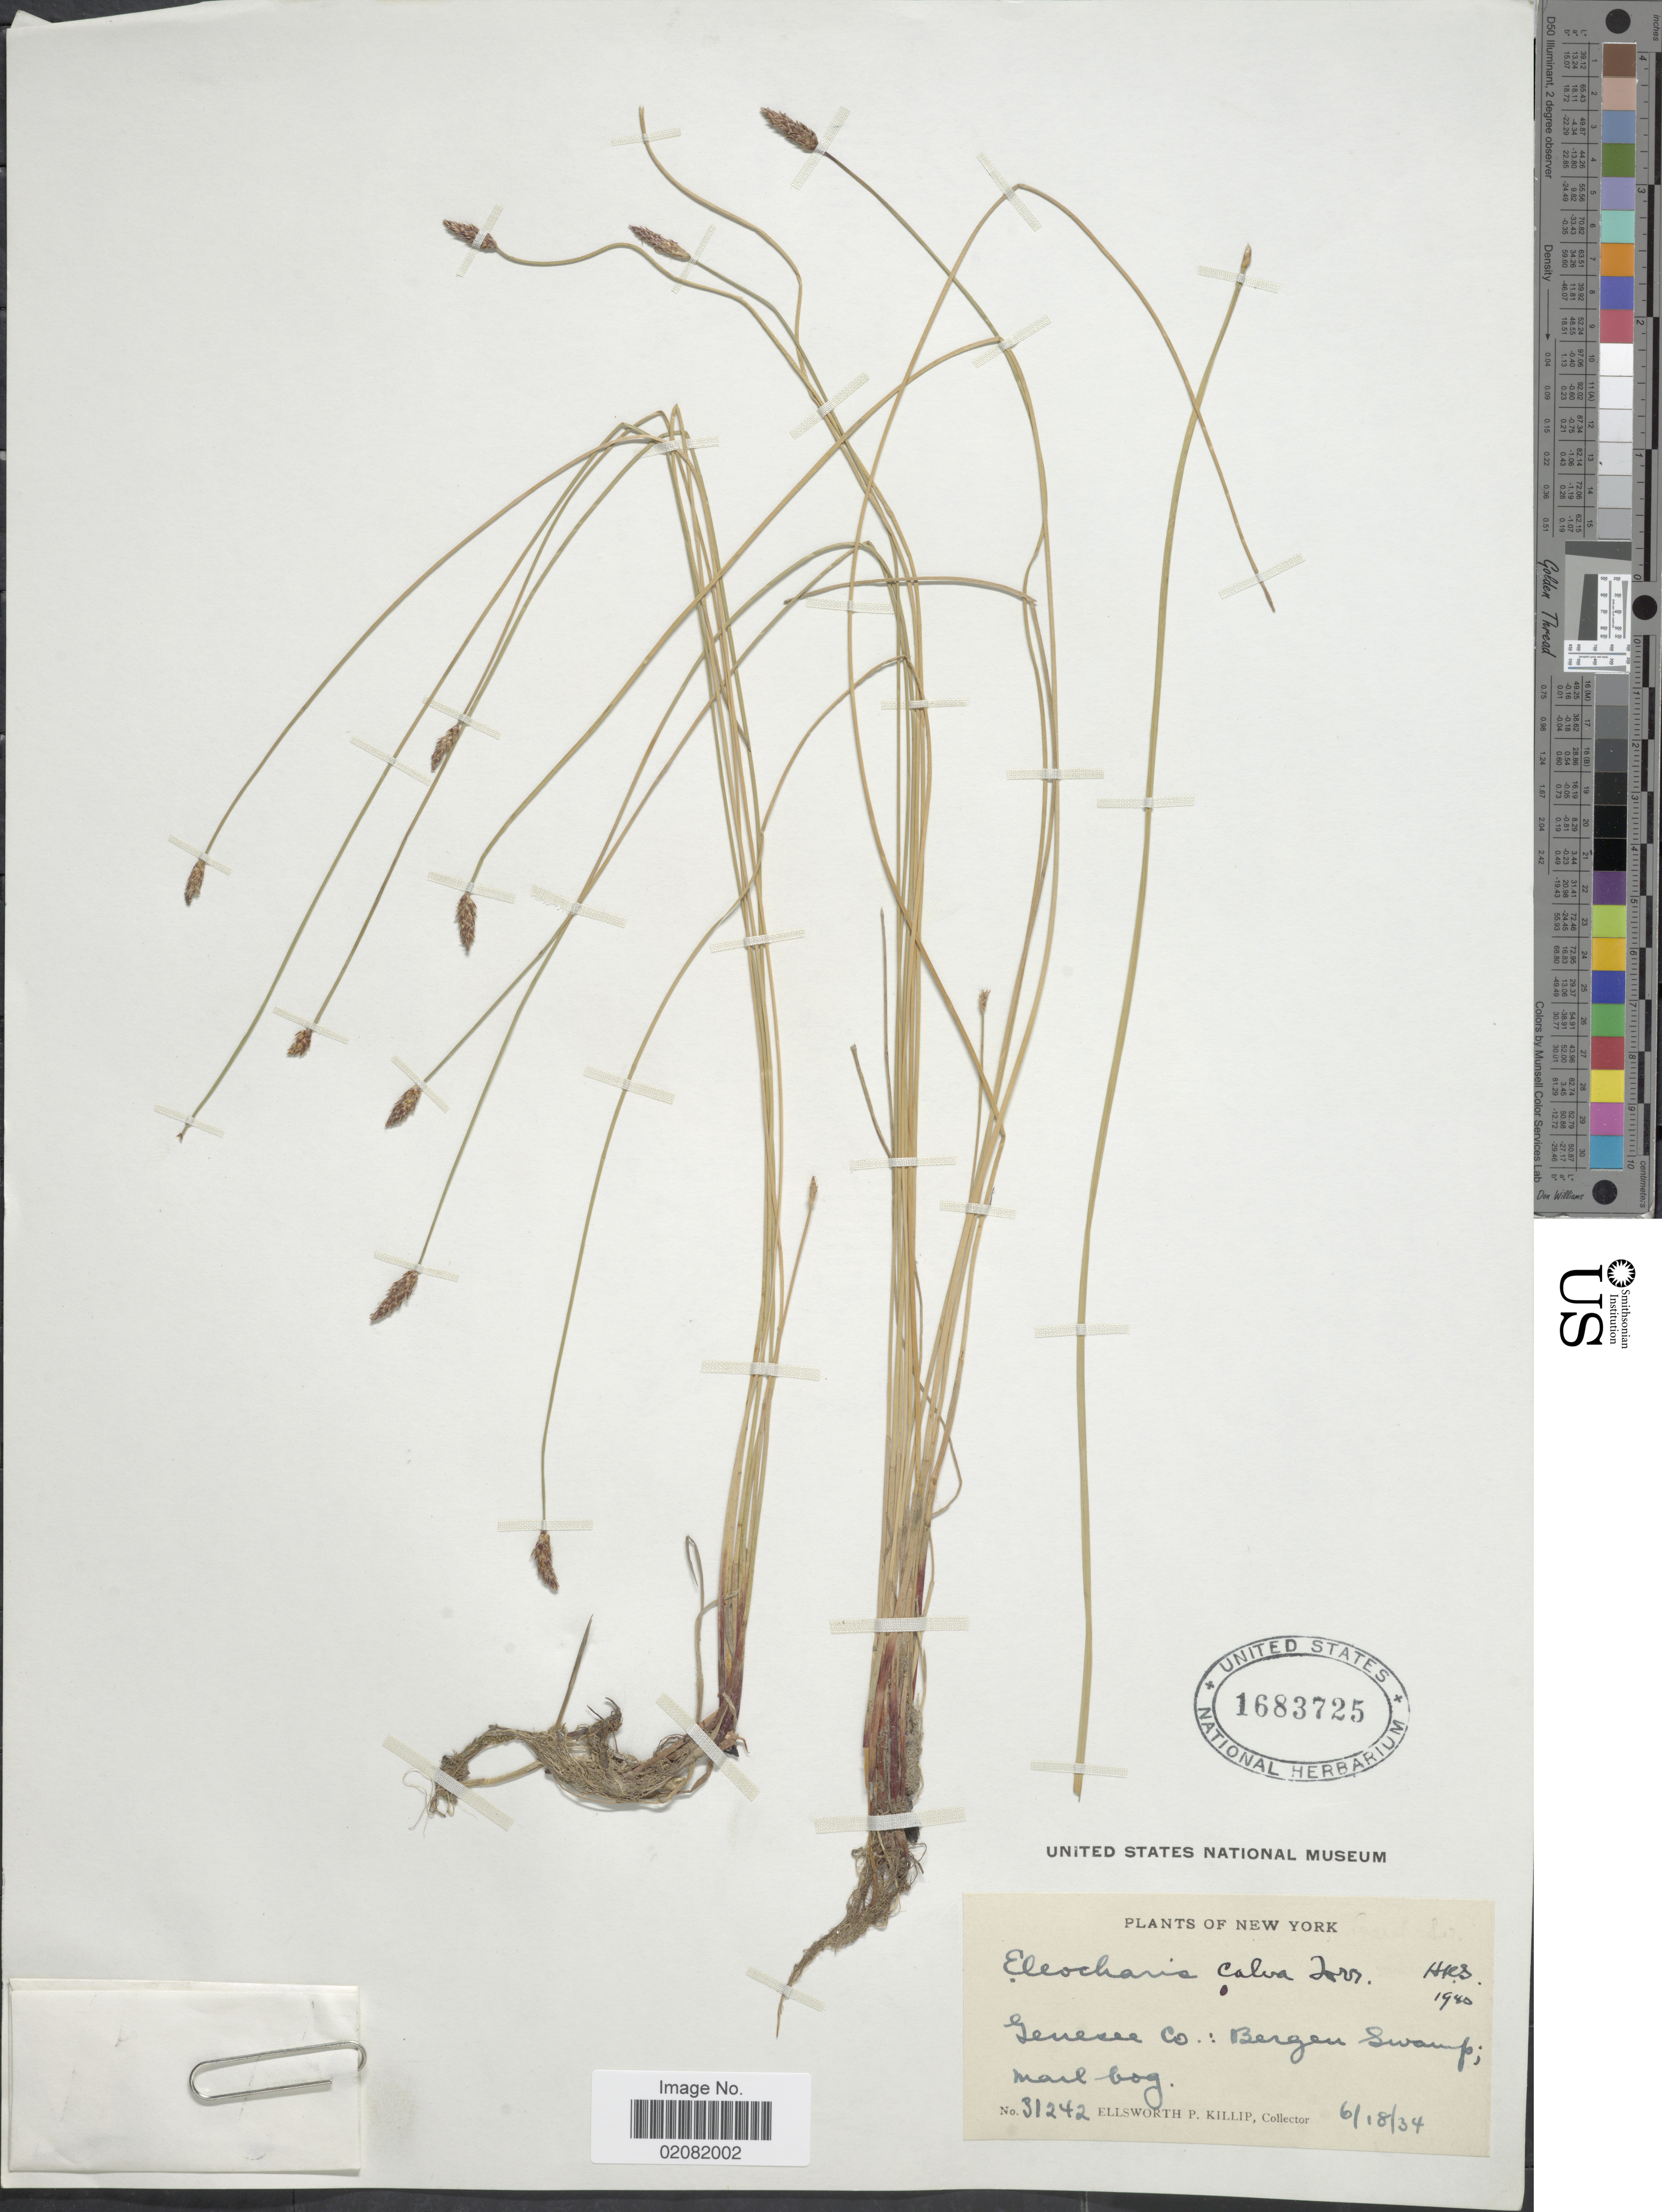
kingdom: Plantae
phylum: Tracheophyta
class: Liliopsida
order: Poales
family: Cyperaceae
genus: Eleocharis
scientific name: Eleocharis erythropoda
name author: Steud.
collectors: E. P. Killip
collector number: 31242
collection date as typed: Transcribed d/m/y: 18/6/34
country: United States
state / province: New York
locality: Genesee Co: bergen Swamp; mail bog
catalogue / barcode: US 1683725